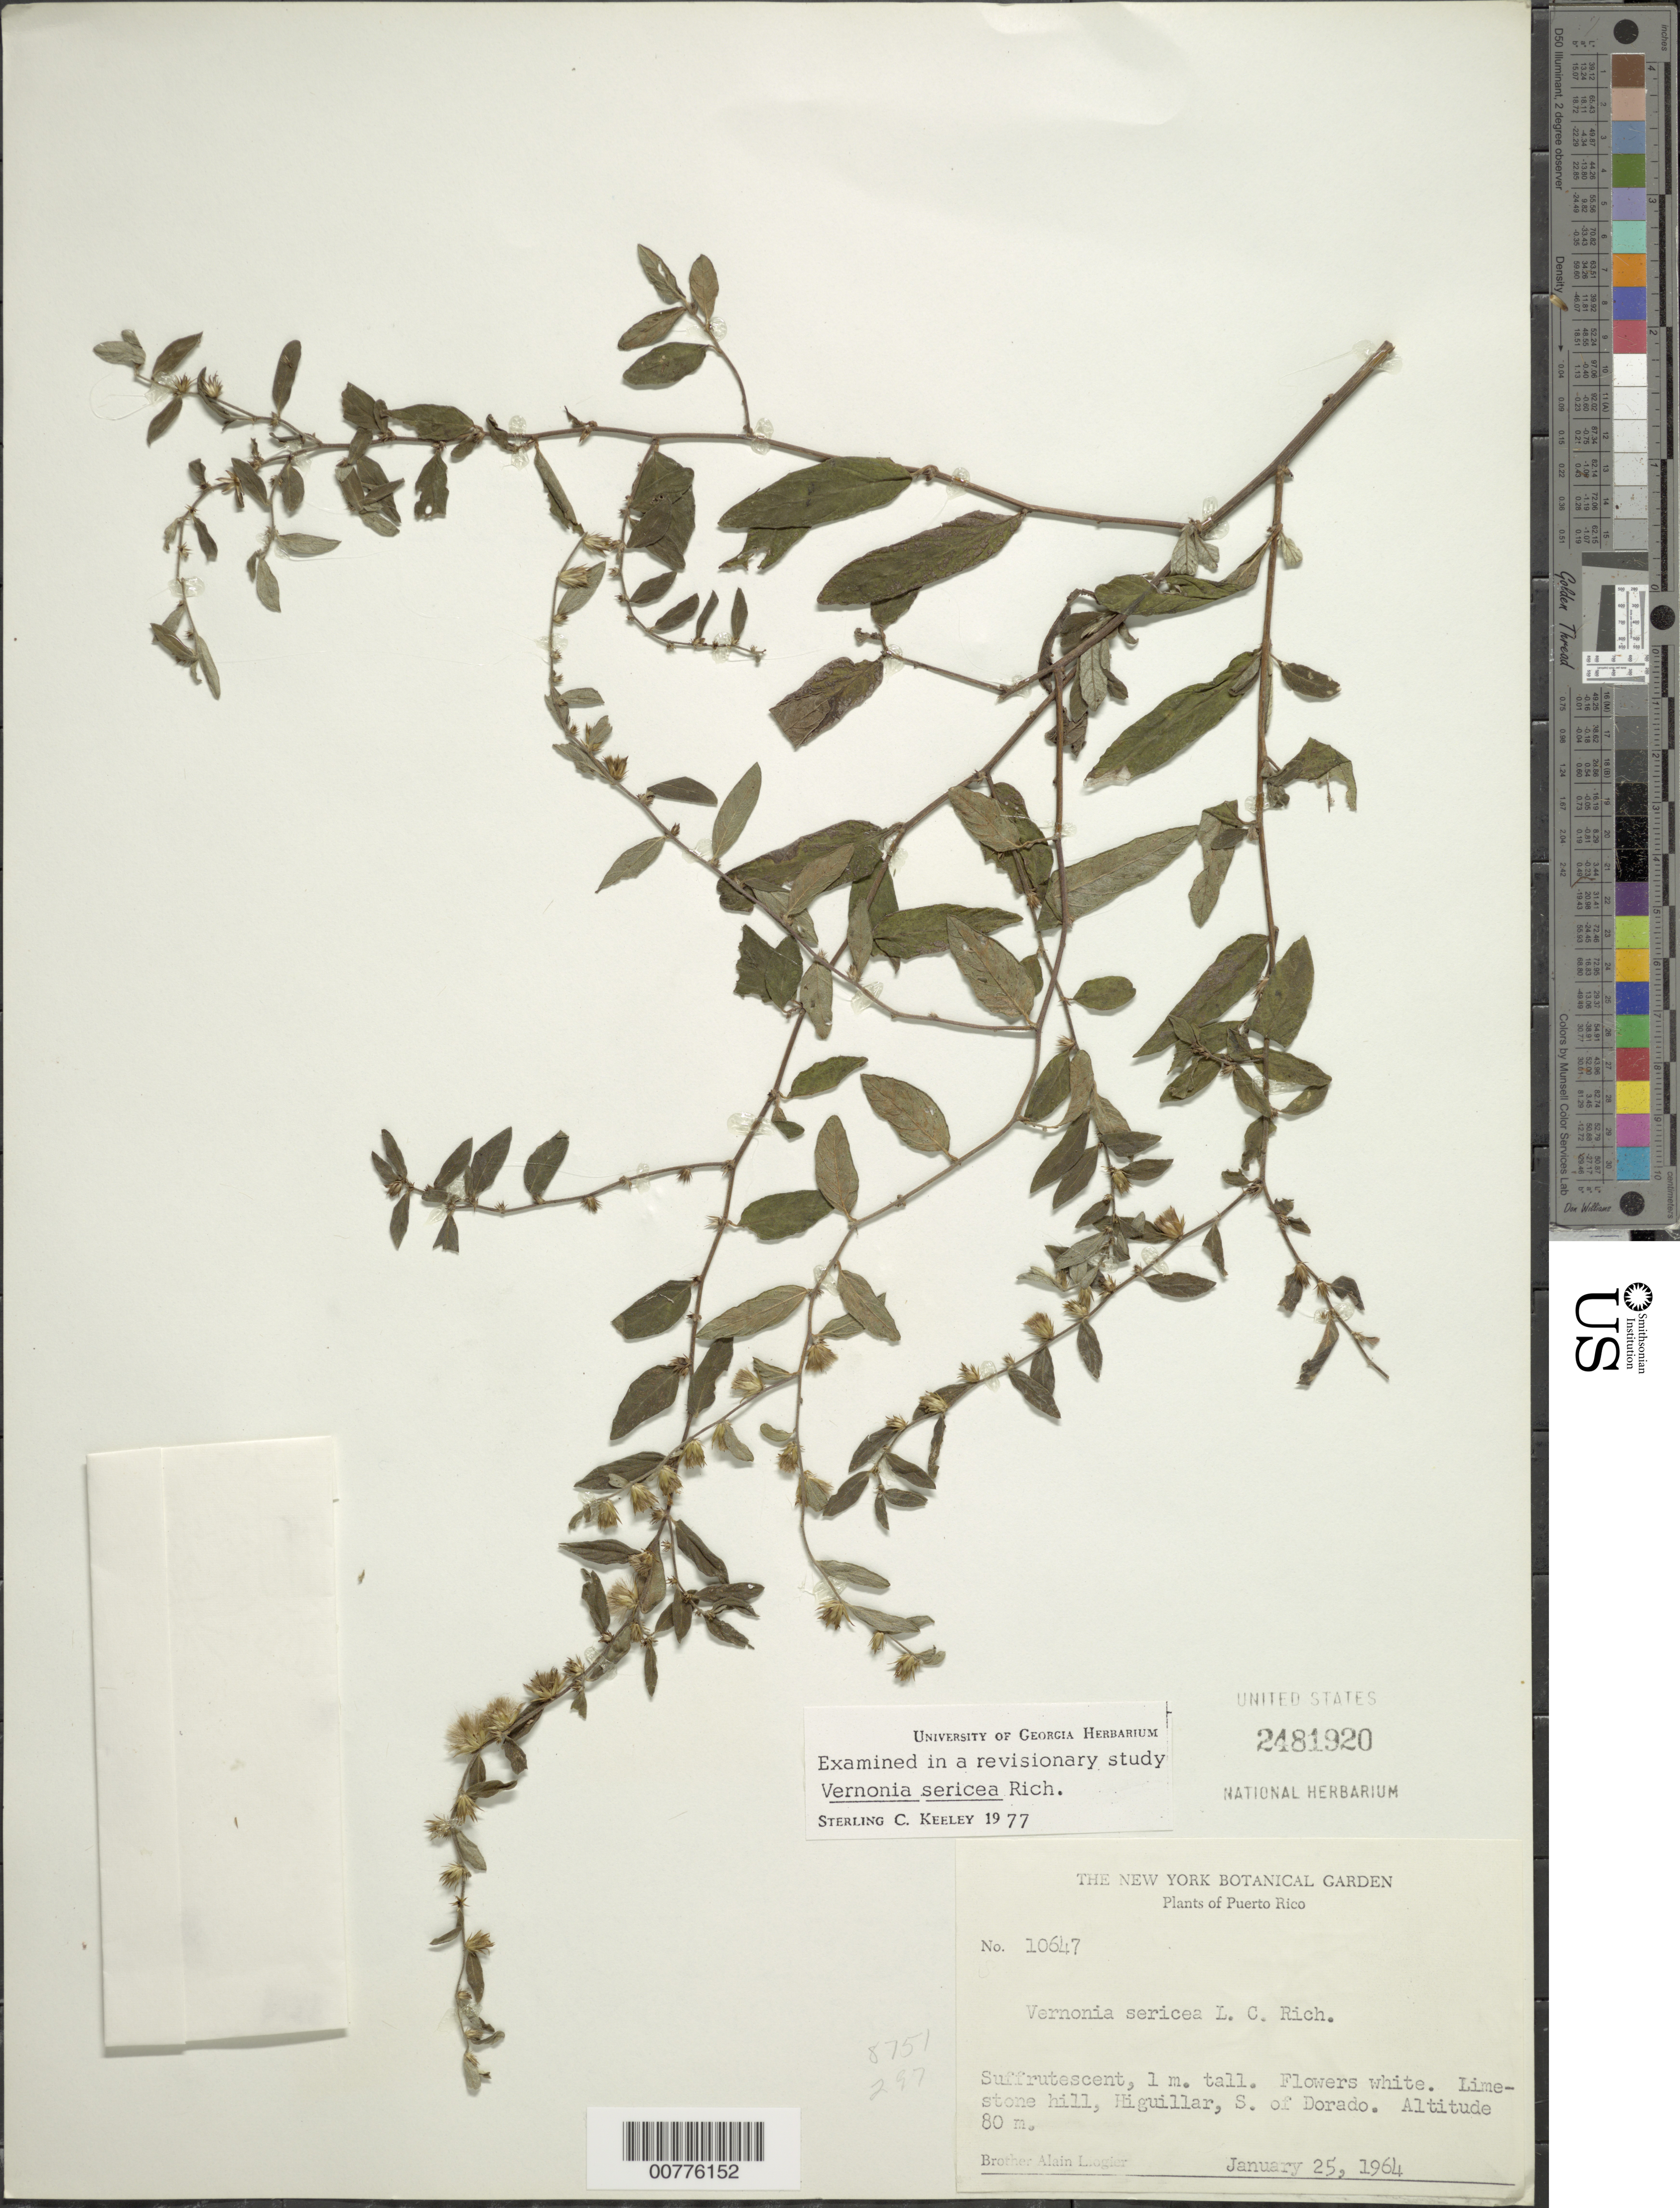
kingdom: Plantae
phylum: Tracheophyta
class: Magnoliopsida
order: Asterales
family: Asteraceae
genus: Lepidaploa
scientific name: Lepidaploa sericea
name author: (Rich.) H. Rob.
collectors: A. H. Liogier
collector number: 10647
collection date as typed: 25 Jan 1964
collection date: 1964-01-25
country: Puerto Rico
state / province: Dorado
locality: Limestone hill, Higuillar, S of Dorado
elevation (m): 80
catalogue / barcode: US 2481920